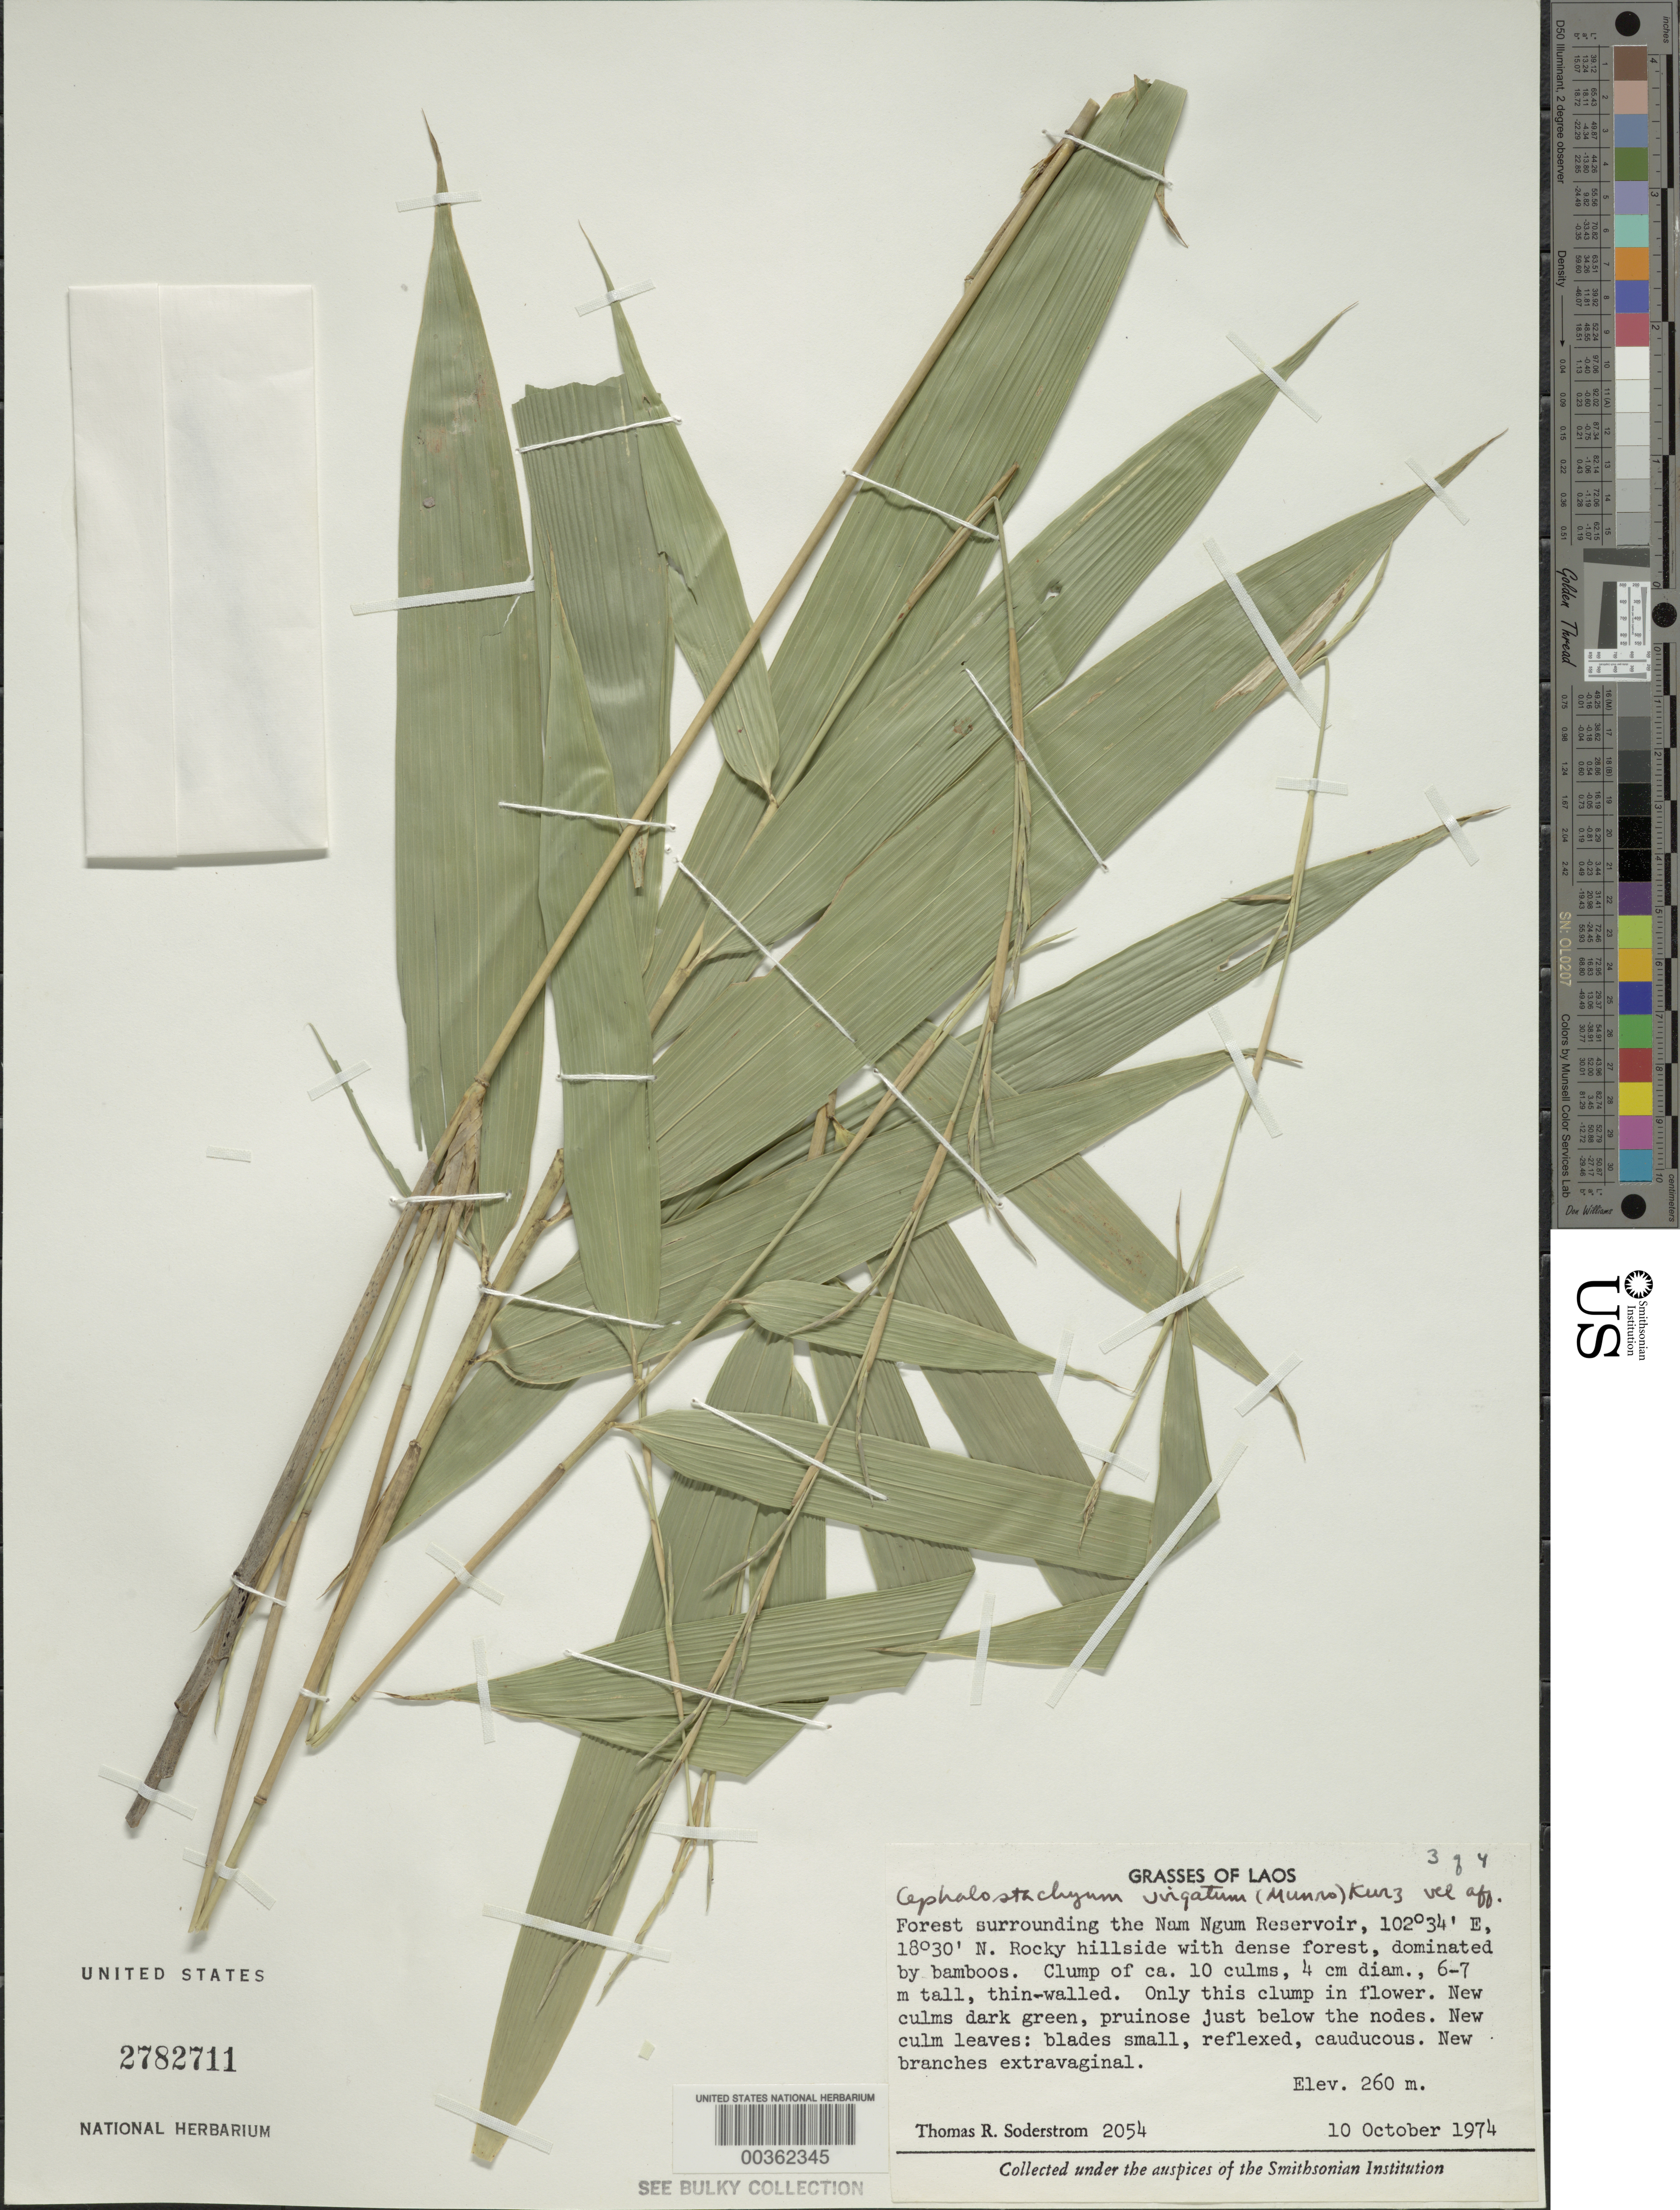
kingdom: Plantae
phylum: Tracheophyta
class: Liliopsida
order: Poales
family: Poaceae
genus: Cephalostachyum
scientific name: Cephalostachyum virgatum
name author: (Munro) Kurz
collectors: T. R. Soderstrom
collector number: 2054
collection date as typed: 10 Oct 1974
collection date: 1974-10-10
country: Laos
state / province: Viangchan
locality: Nam Ngum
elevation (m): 260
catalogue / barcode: US 2782711